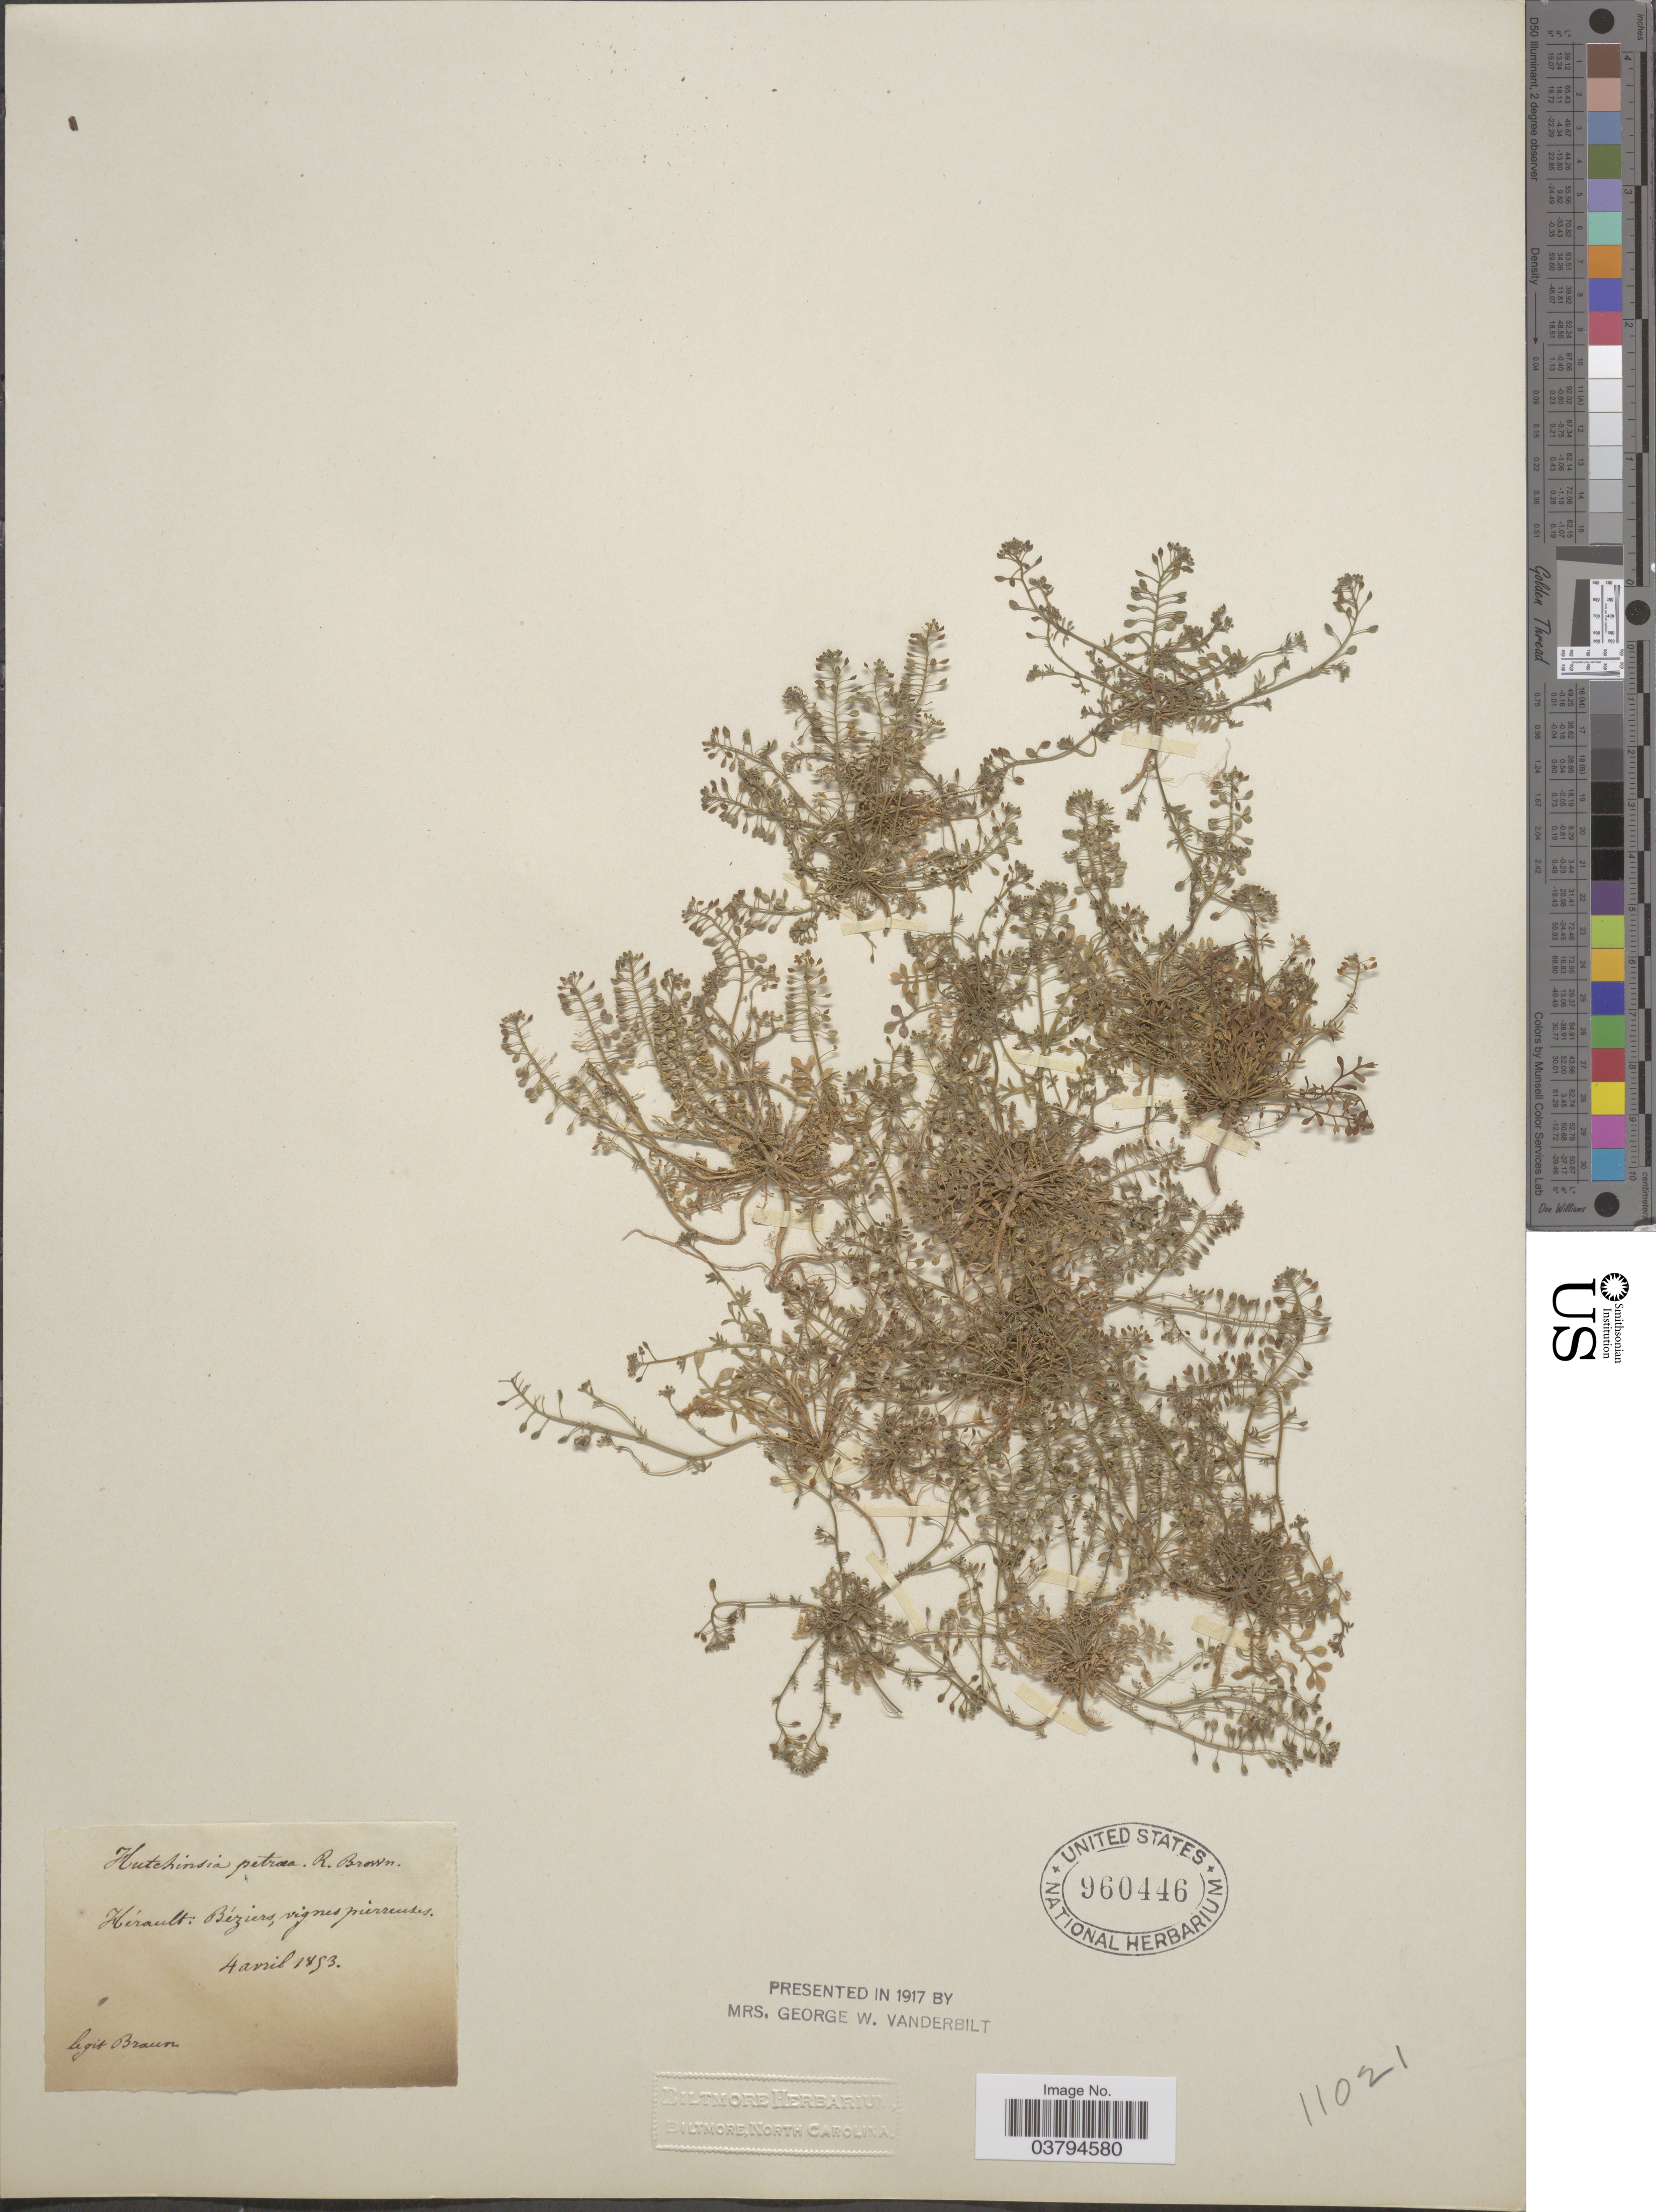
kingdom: Plantae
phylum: Tracheophyta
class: Magnoliopsida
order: Brassicales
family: Brassicaceae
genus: Hutchinsia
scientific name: Hutchinsia petraea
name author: W.T. Aiton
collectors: Braun, --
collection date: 1893-04-04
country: France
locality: Hérault: Béziers, vignes pierrentes [interpreted].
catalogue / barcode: US 960446